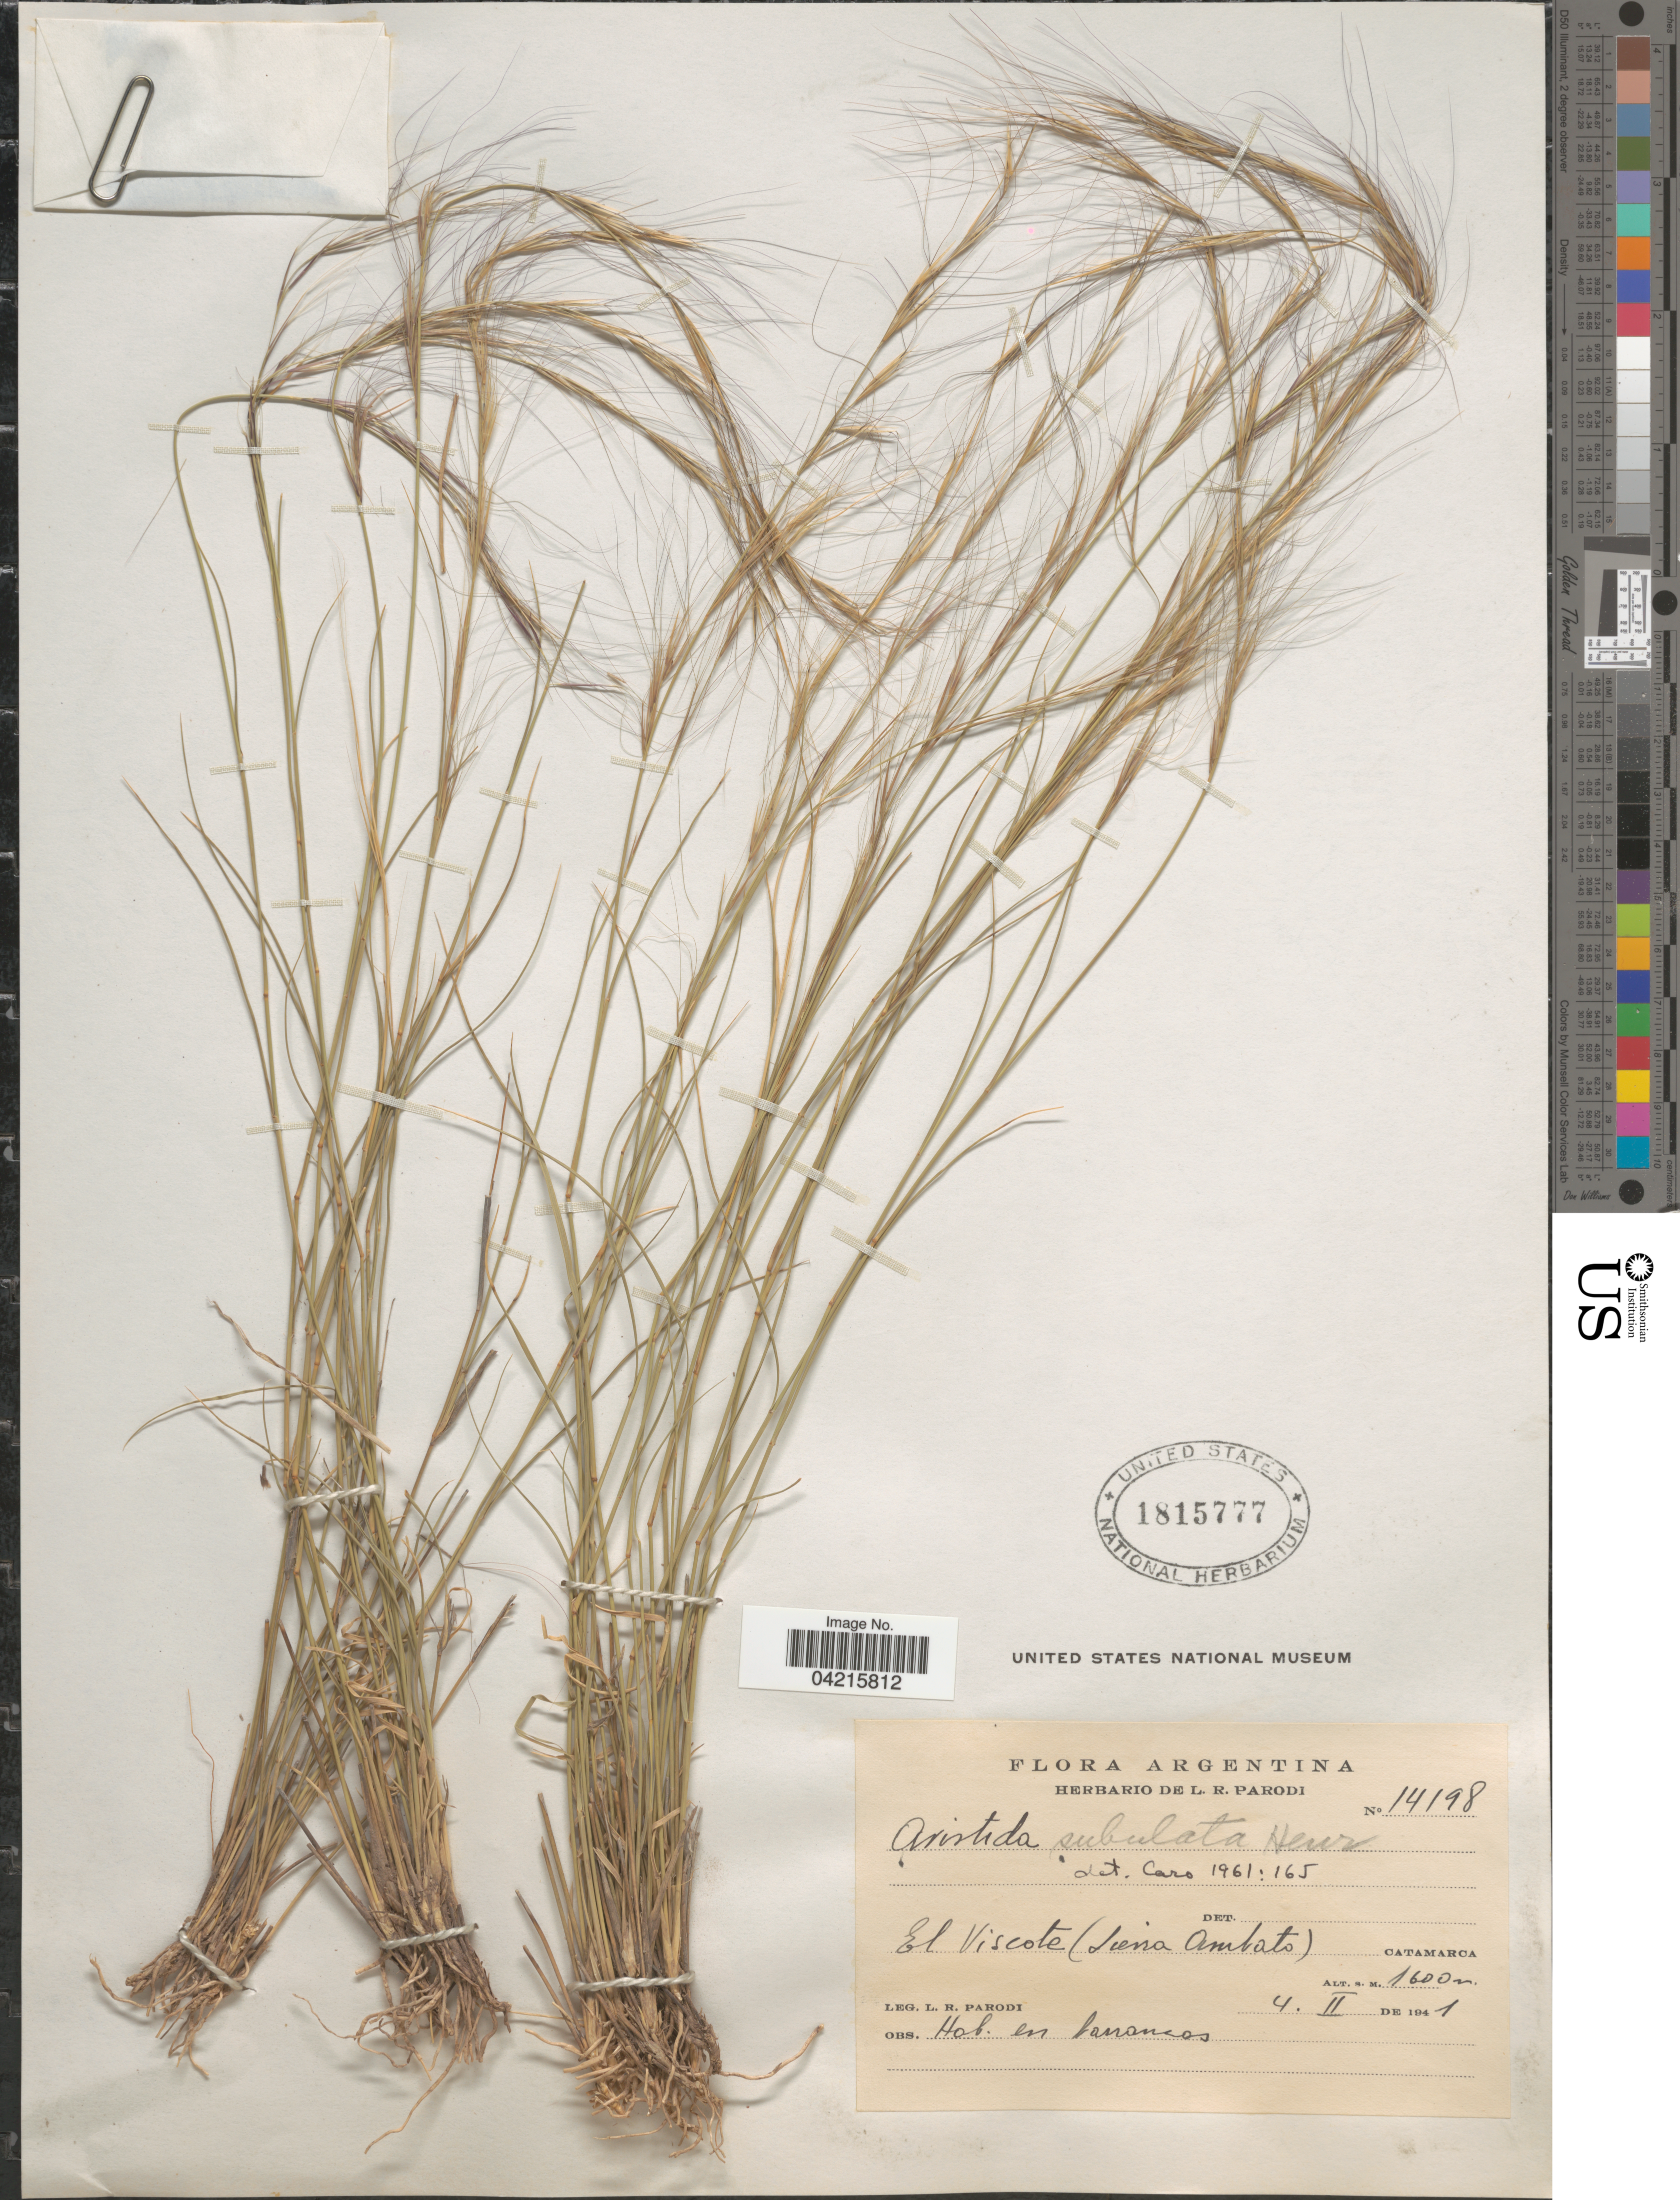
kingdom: Plantae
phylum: Tracheophyta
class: Liliopsida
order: Poales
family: Poaceae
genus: Aristida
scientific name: Aristida subulata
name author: Henr.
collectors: L. R. Parodi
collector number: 14198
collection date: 1941-02-04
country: Argentina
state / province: Catamarca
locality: El Viscote (Sierra Ambato).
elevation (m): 1600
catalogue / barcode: US 1815777